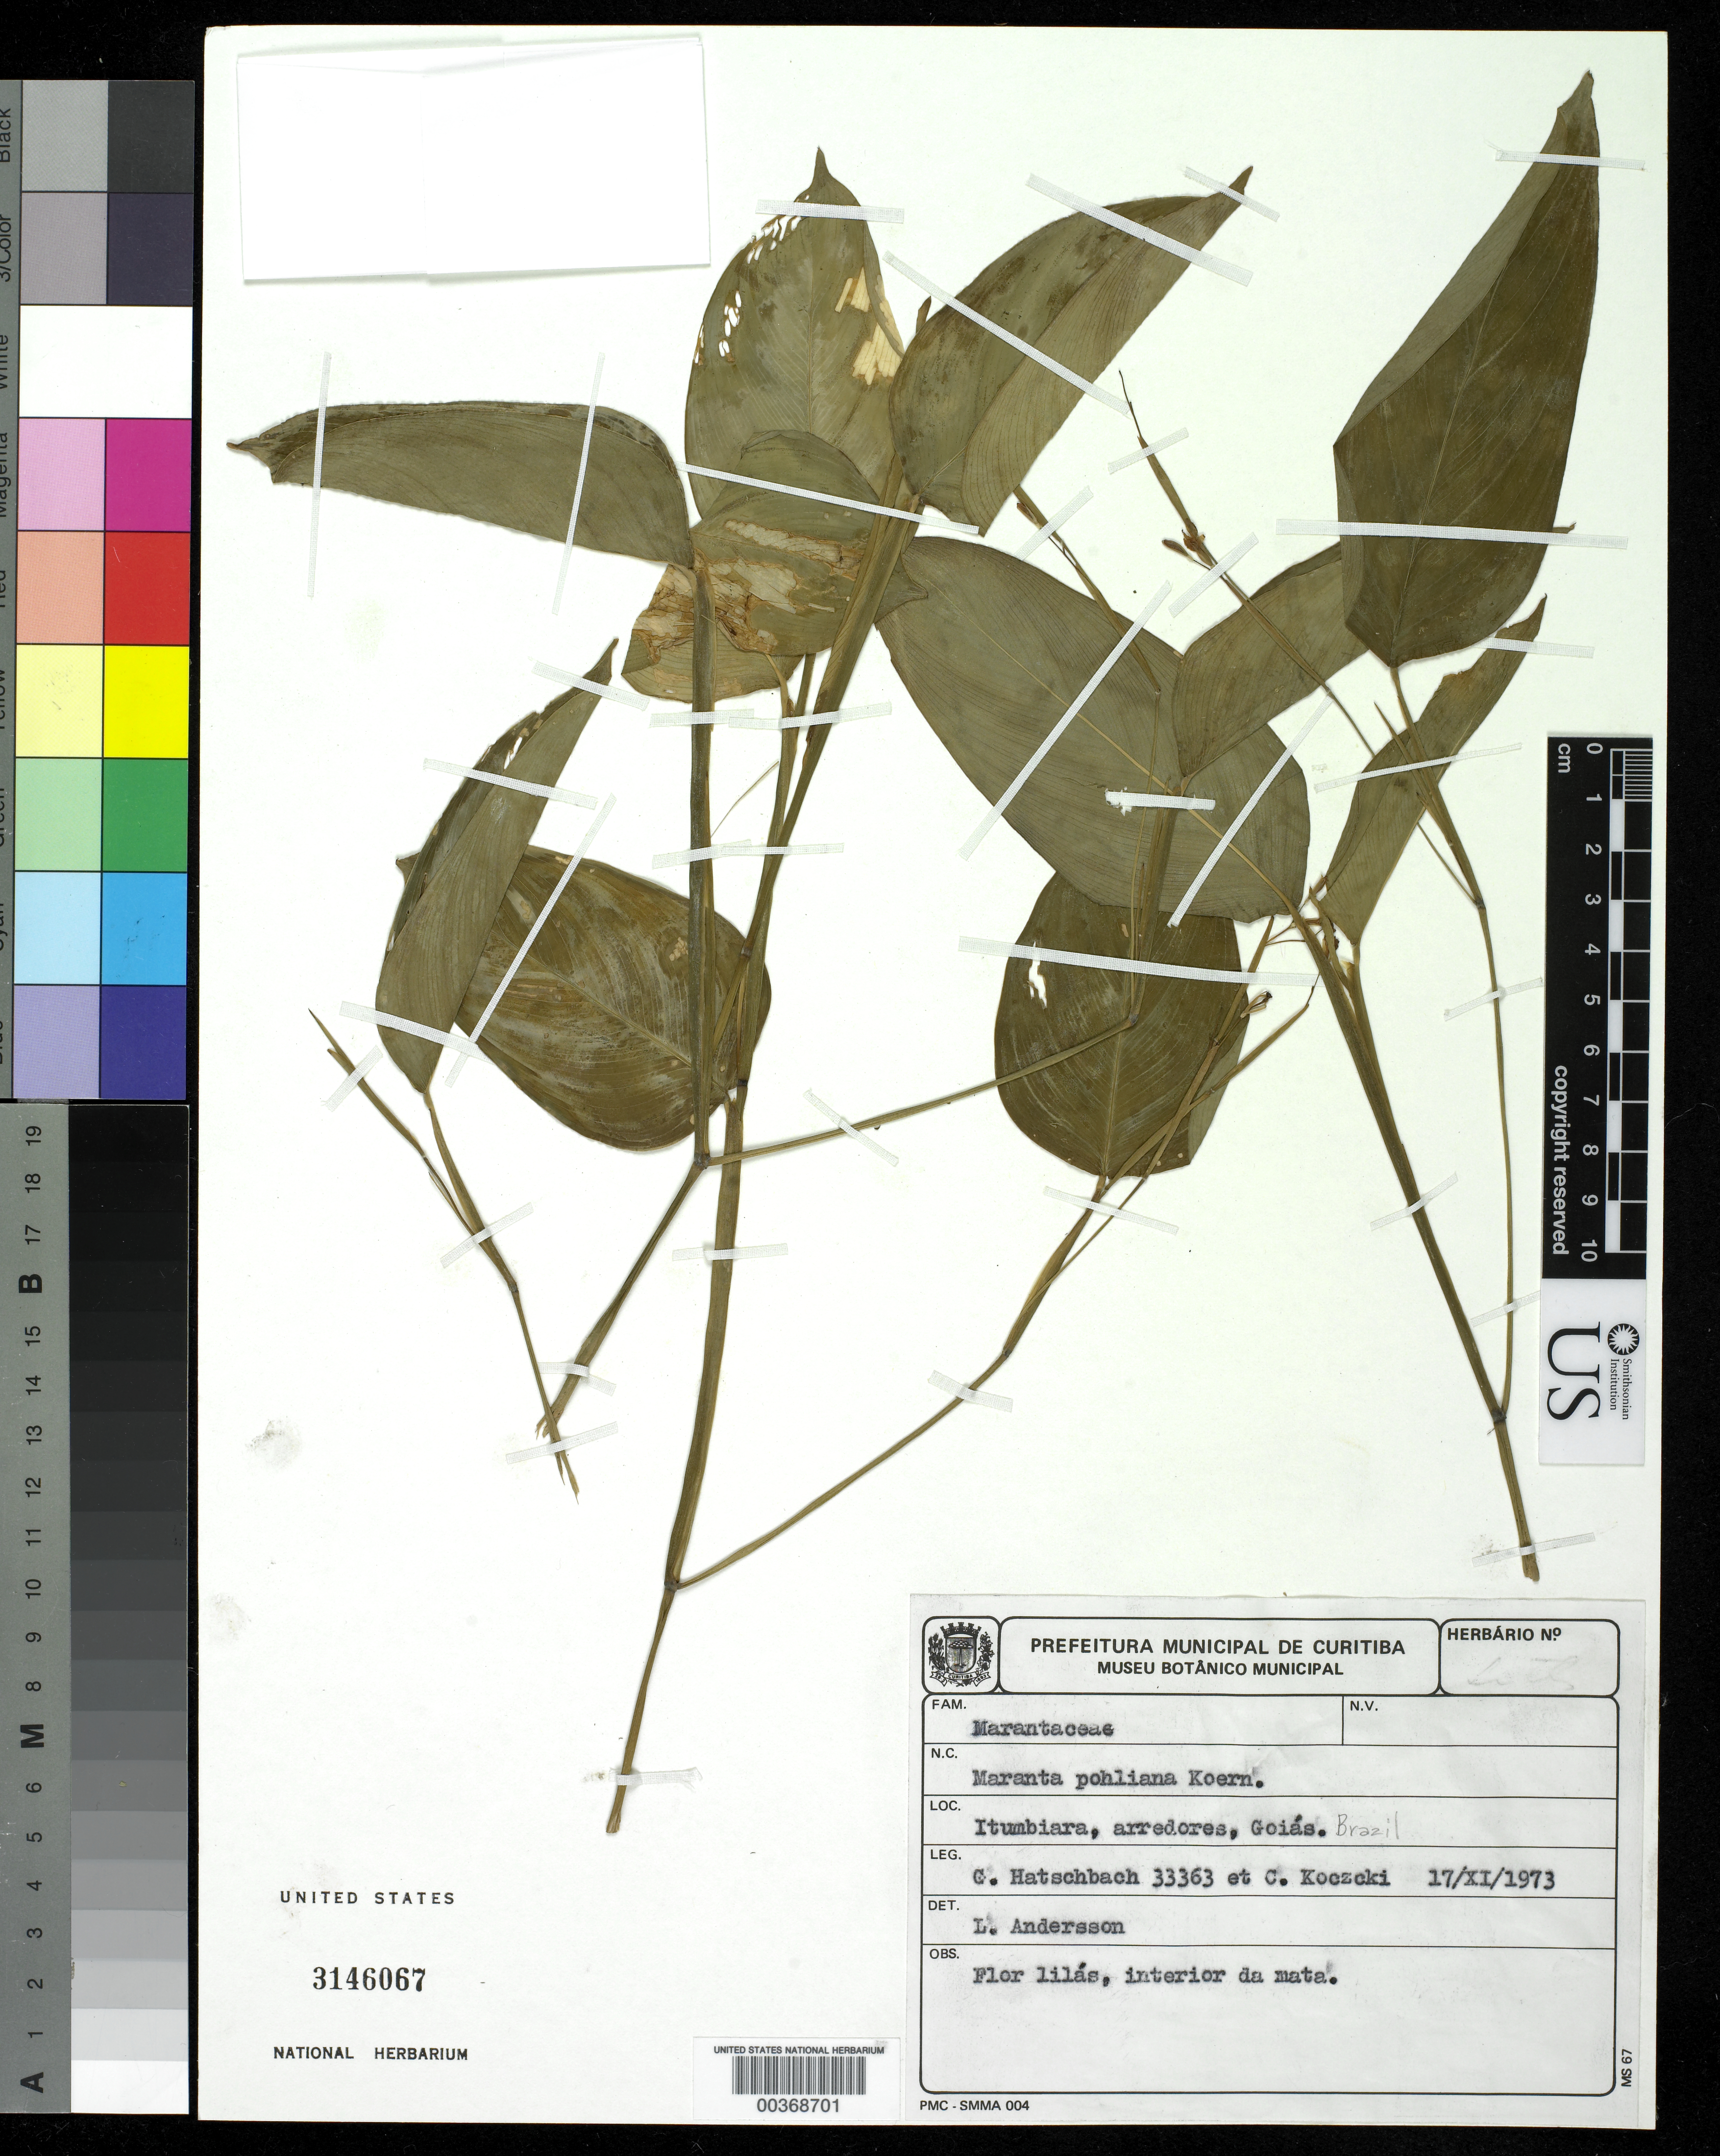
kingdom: Plantae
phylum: Tracheophyta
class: Liliopsida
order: Zingiberales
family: Marantaceae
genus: Maranta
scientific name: Maranta pohliana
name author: Körn.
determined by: Andersson, [Bengt] Lennart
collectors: G. Hatschbach & C. Koczicki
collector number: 33363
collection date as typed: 17 Nov 1973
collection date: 1973-11-17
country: Brazil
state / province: Goiás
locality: Itumbiara, arredores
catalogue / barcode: US 3146067